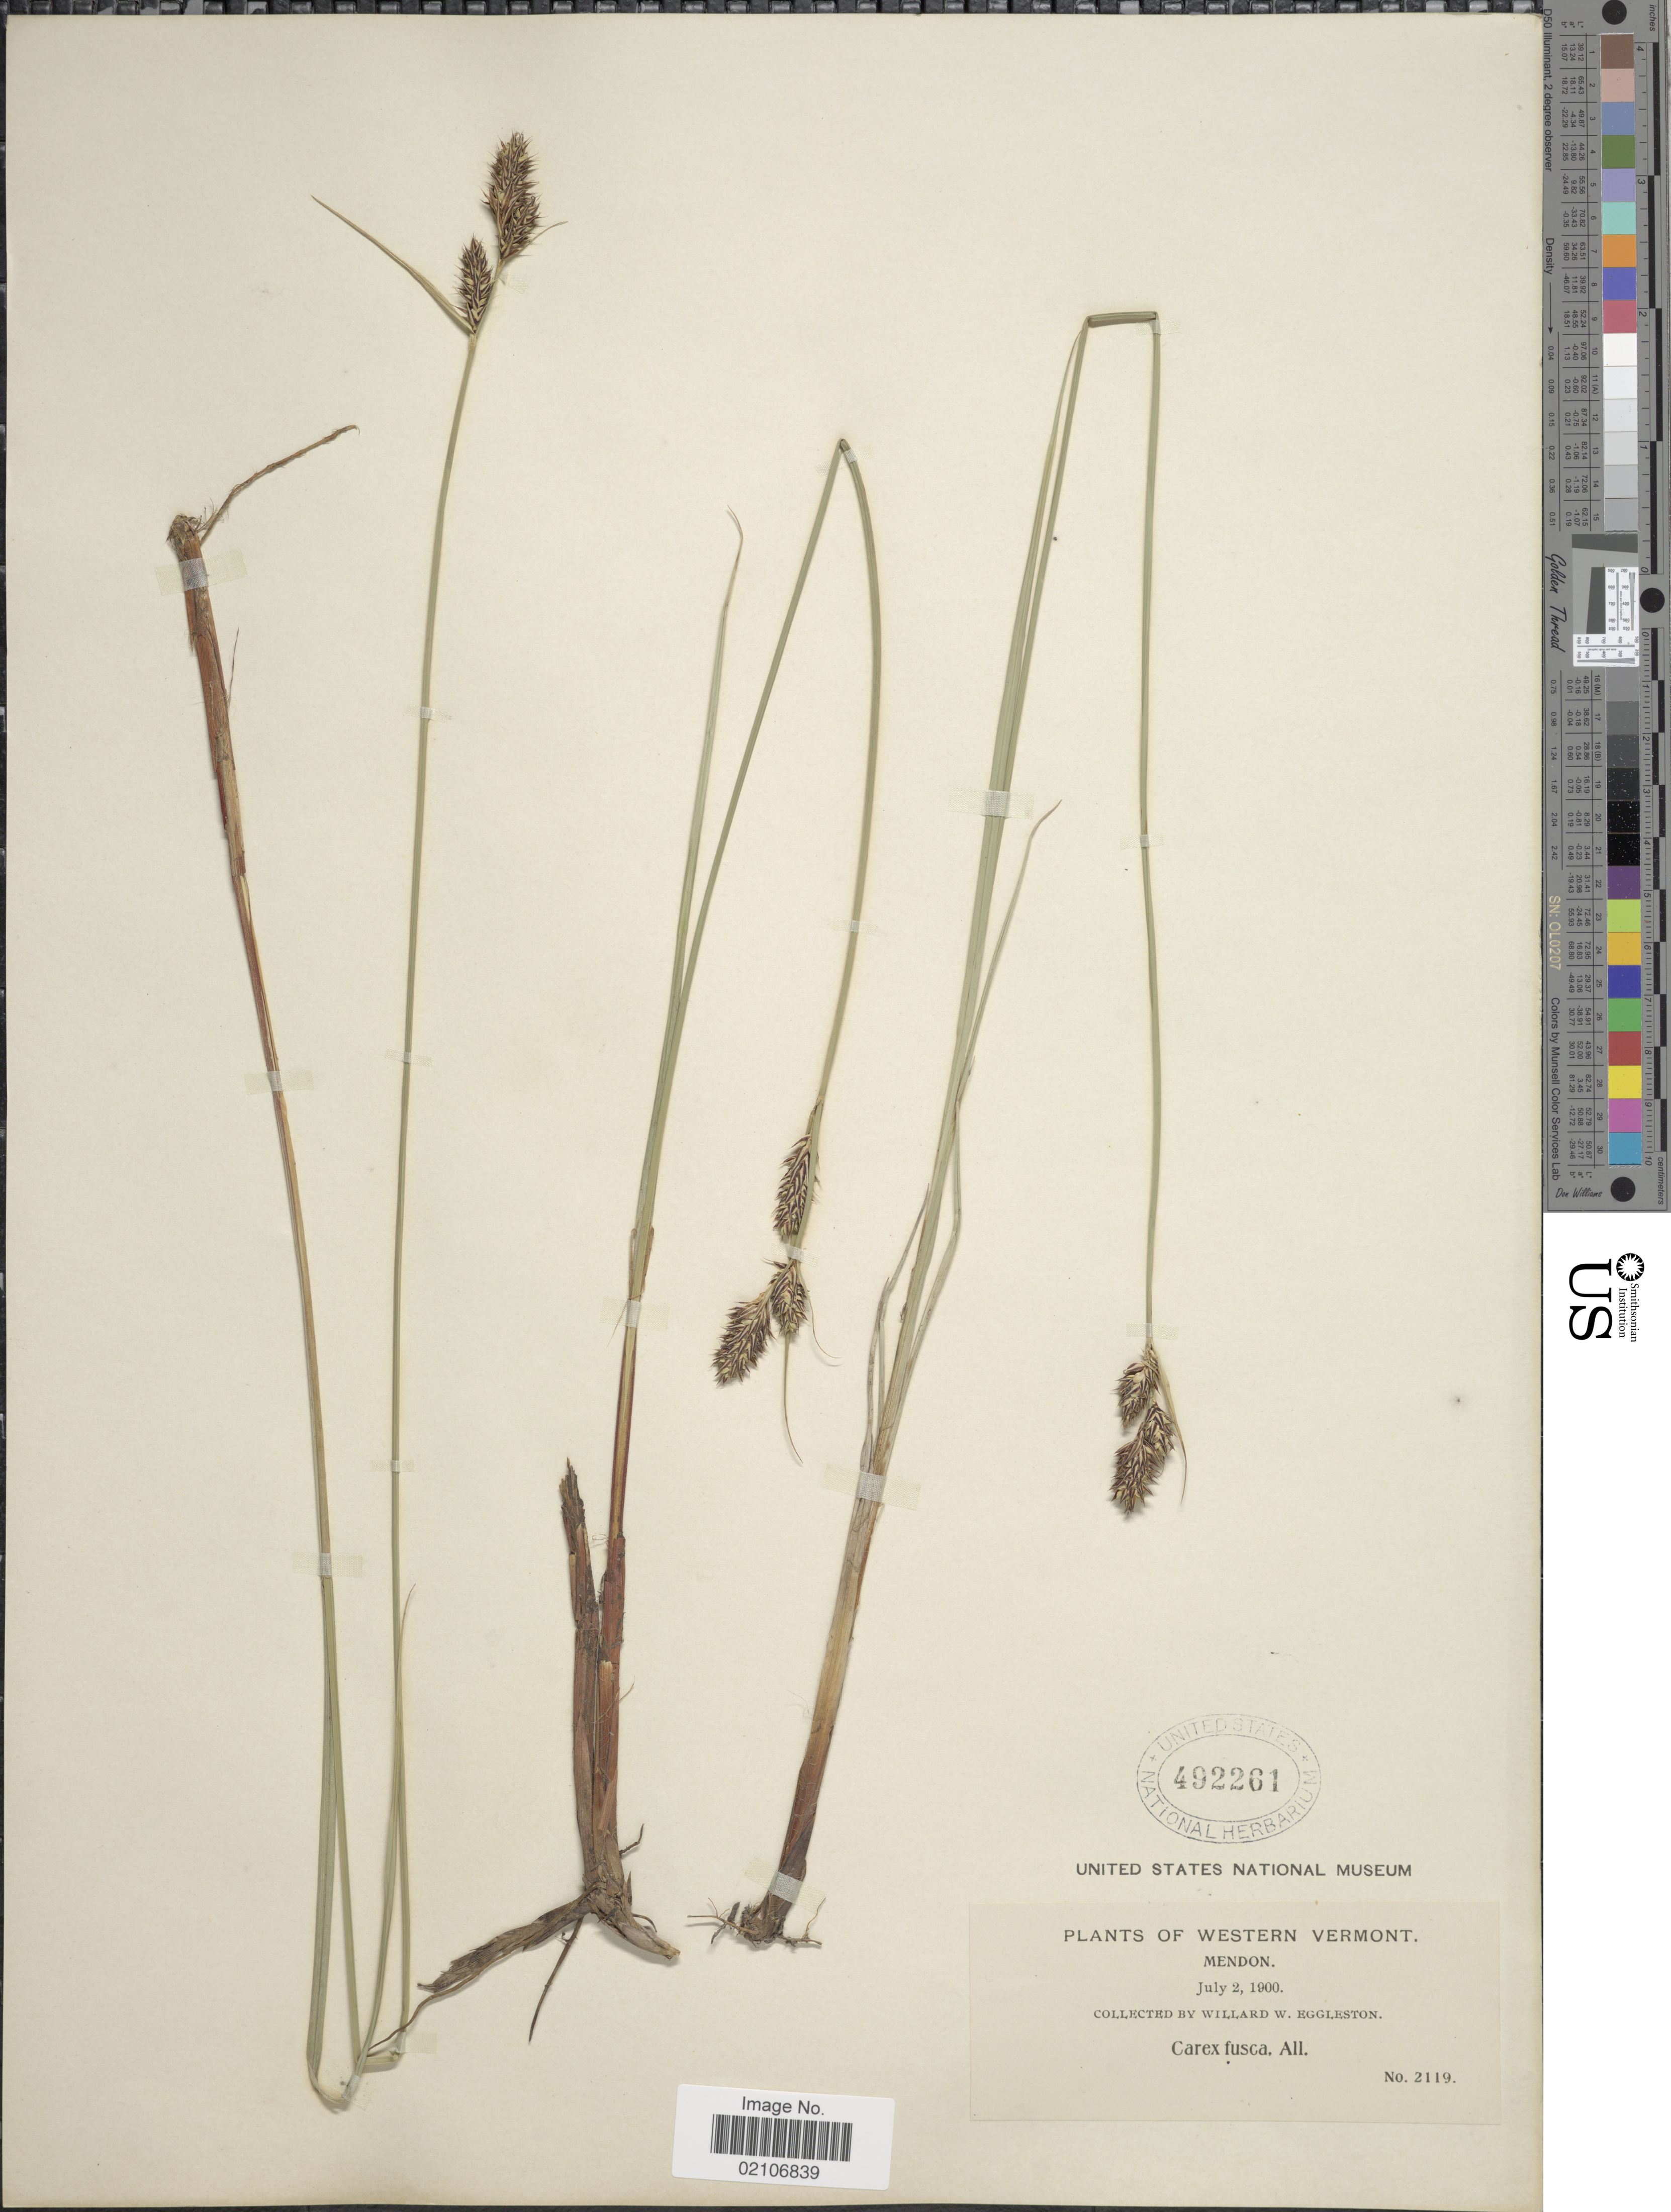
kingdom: Plantae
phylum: Tracheophyta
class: Liliopsida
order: Poales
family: Cyperaceae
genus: Carex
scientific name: Carex buxbaumii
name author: Wahlenb.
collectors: W. W. Eggleston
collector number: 2119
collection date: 1900-07-05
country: United States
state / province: Vermont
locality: Western Vermont. Mendon.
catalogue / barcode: US 492261